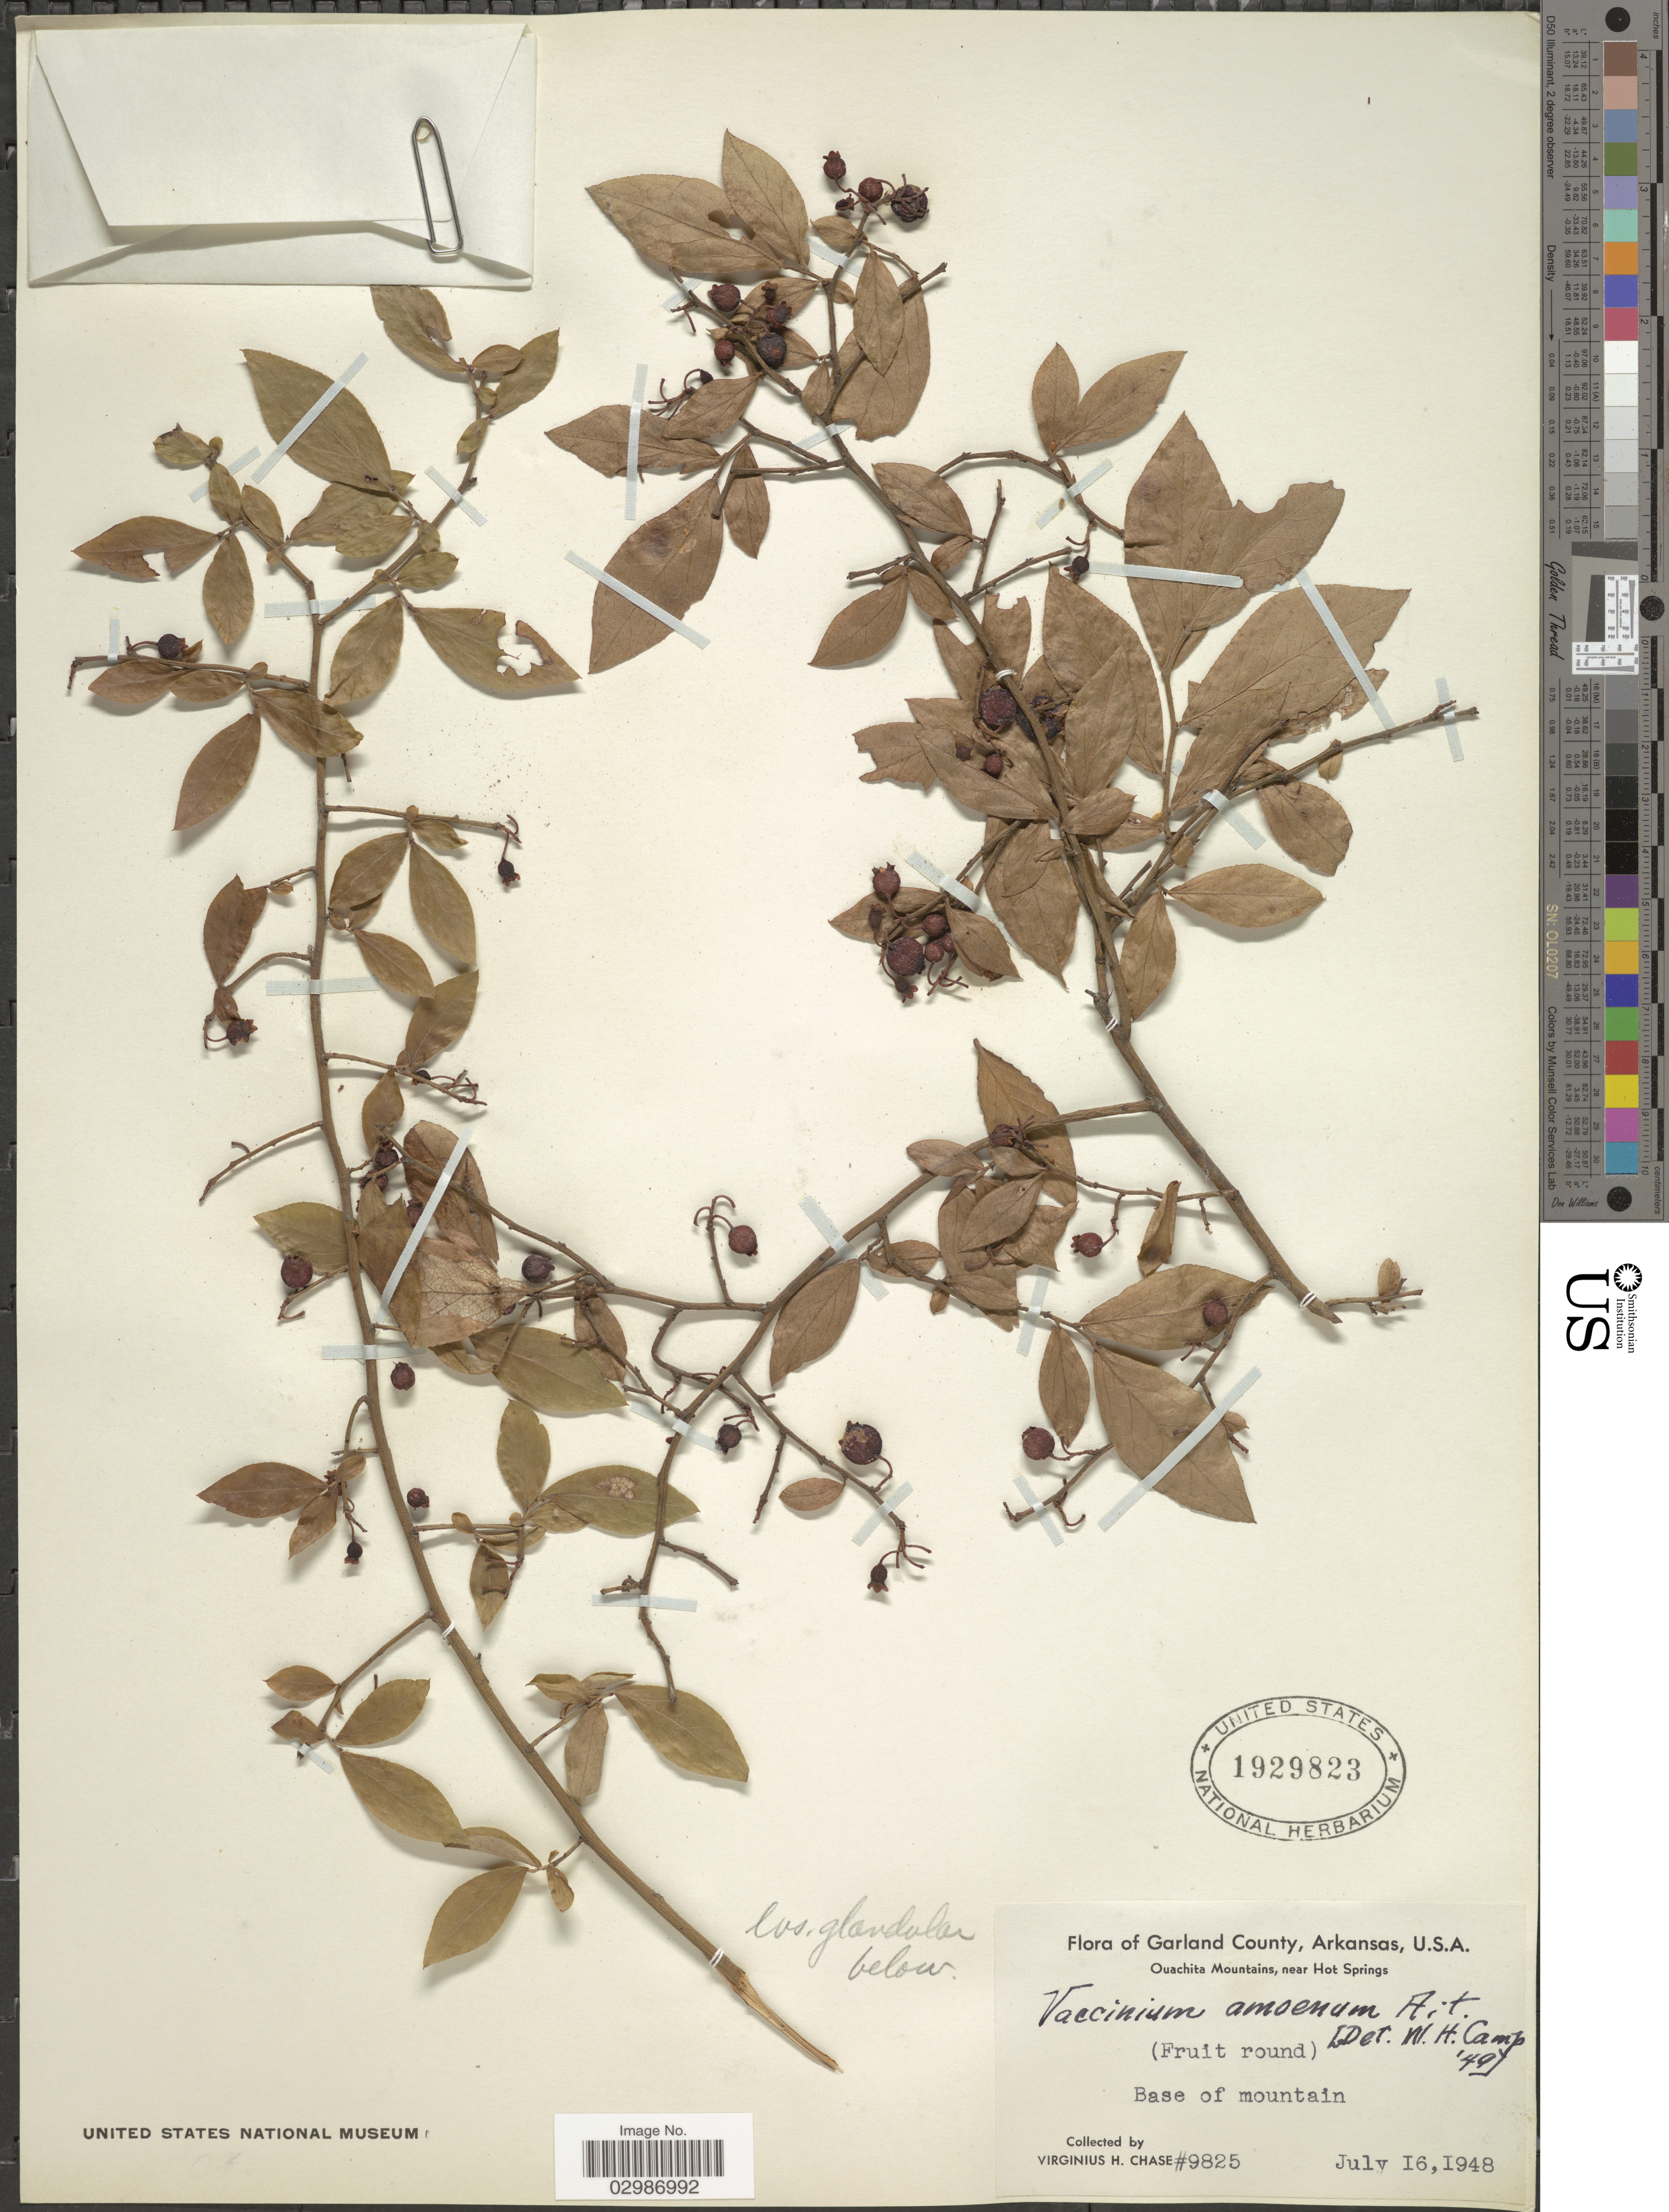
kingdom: Plantae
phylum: Tracheophyta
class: Magnoliopsida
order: Ericales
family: Ericaceae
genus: Vaccinium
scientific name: Vaccinium amoenum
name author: Aiton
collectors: V. H. Chase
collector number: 9825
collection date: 1948-07-16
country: United States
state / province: Arkansas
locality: Garland County, Ouachita Mountains, near Hot Springs, Base of mountain.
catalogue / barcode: US 1929823